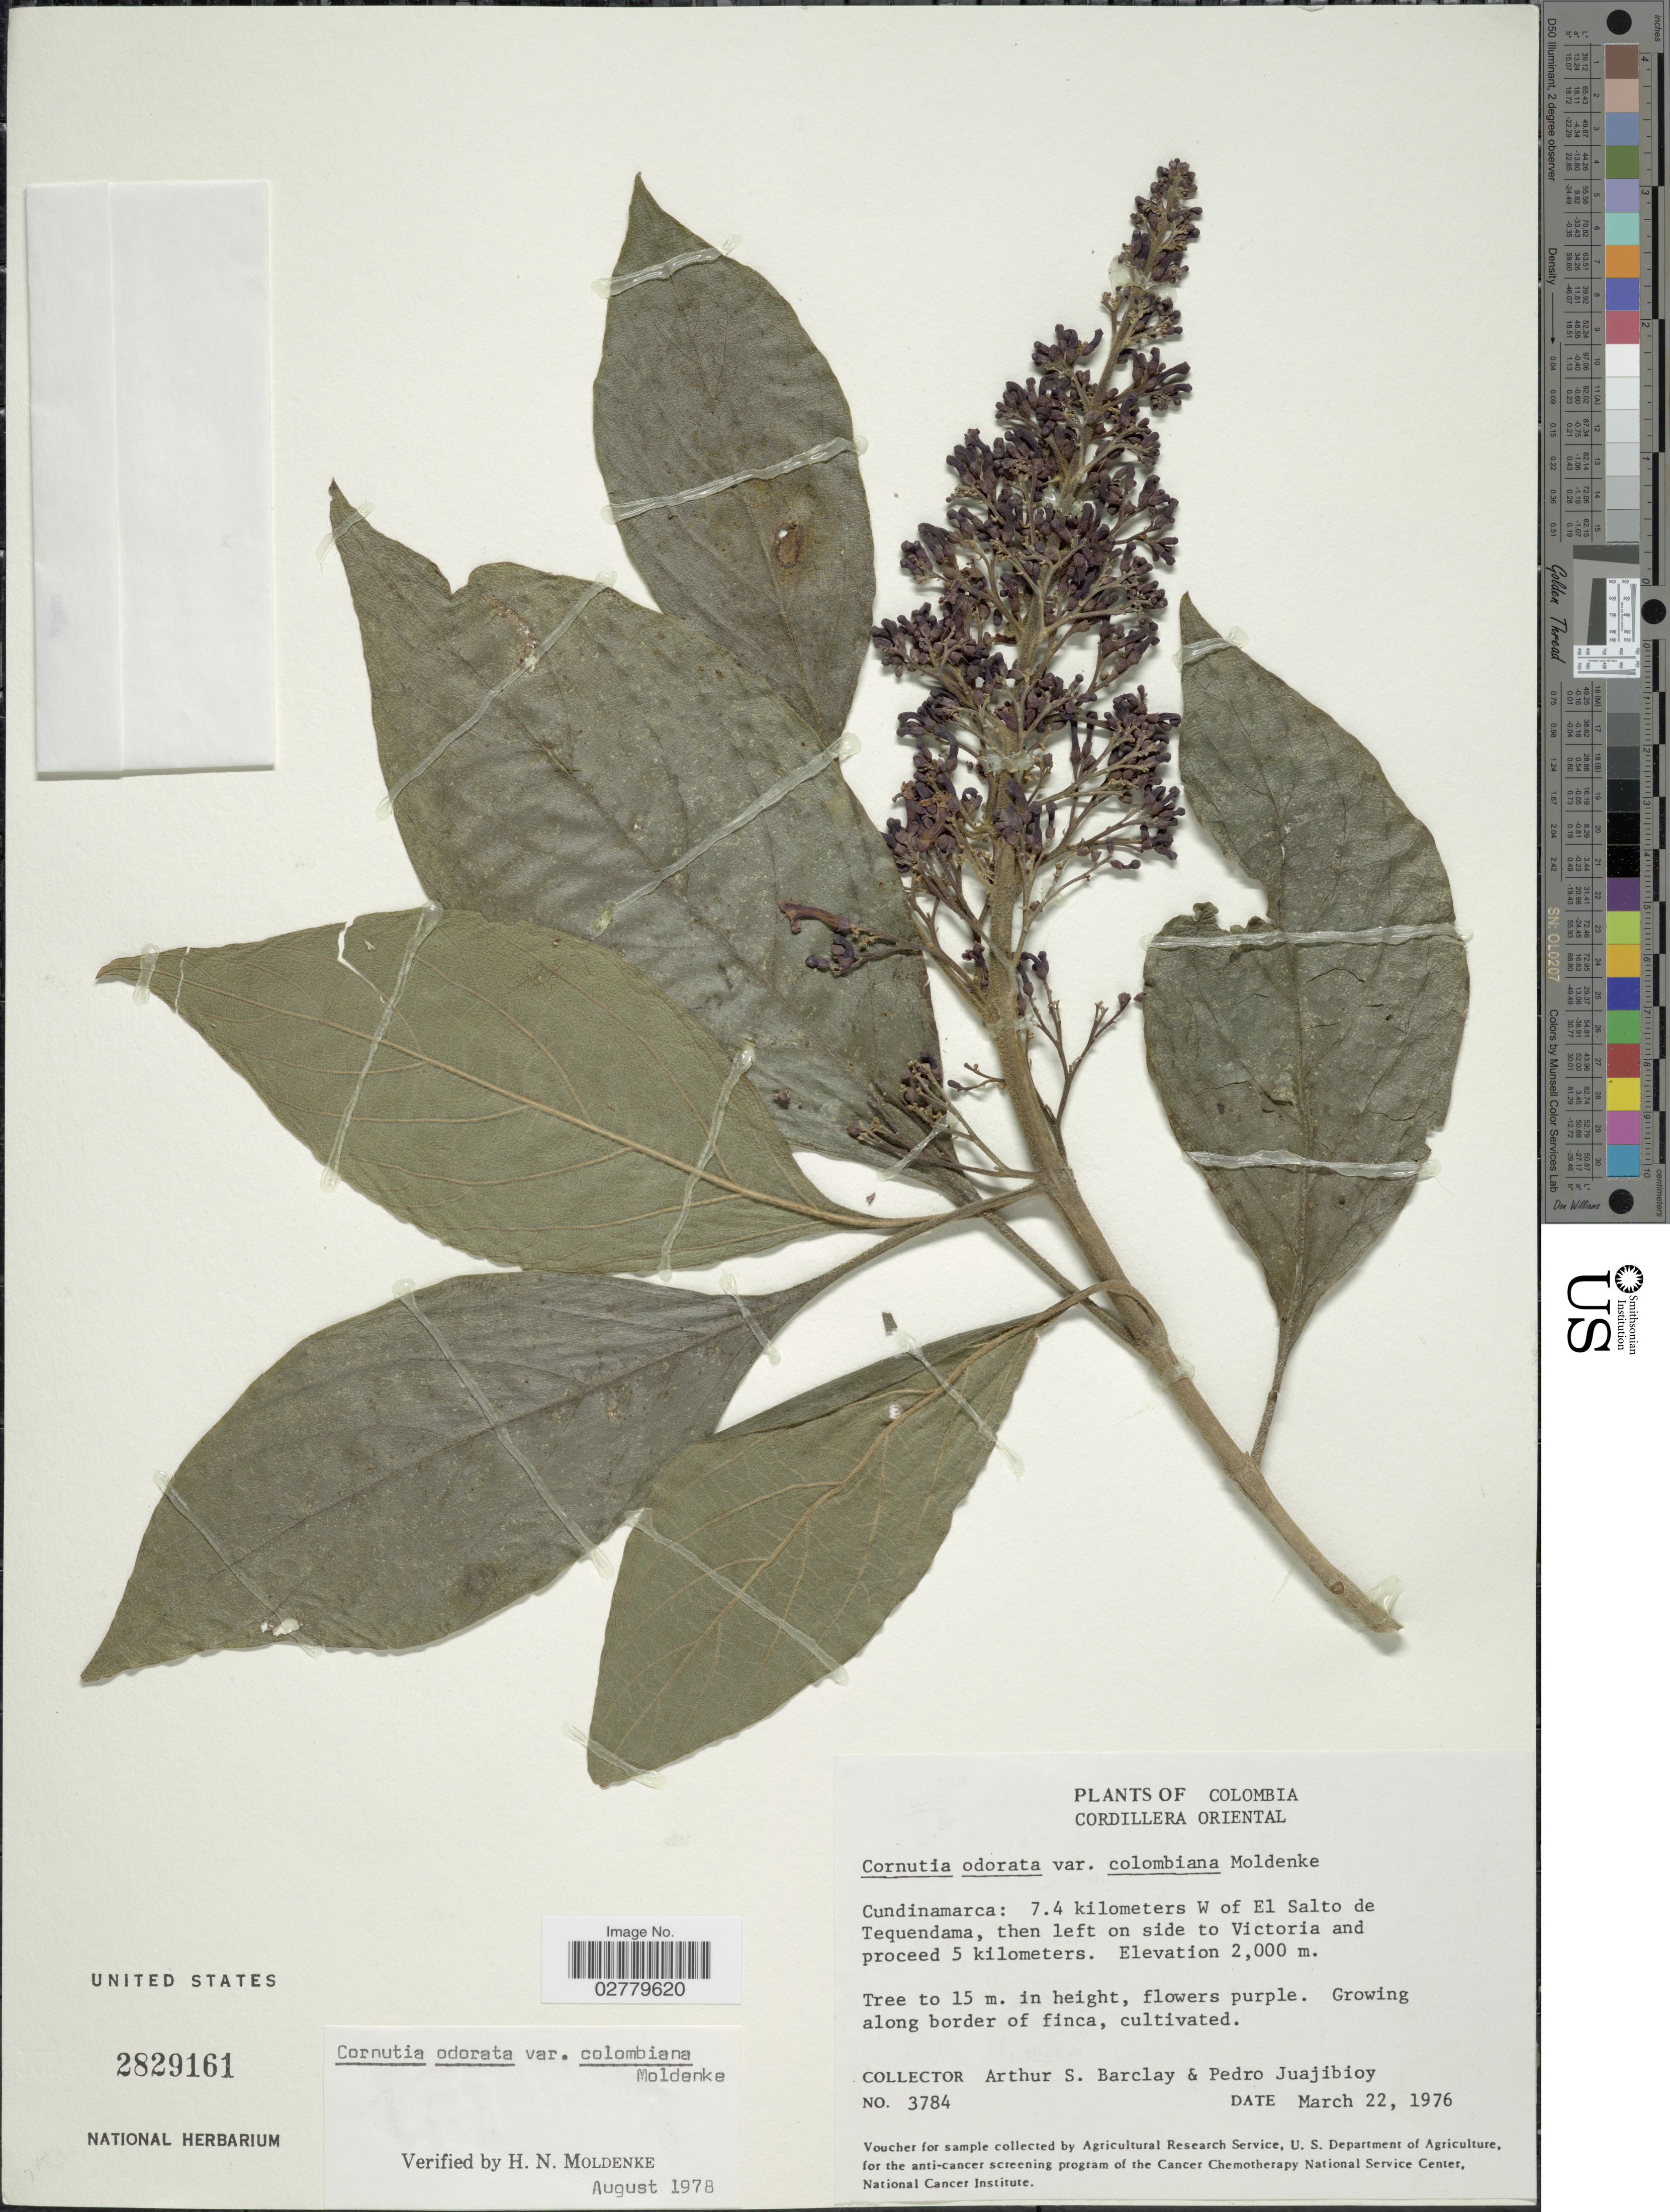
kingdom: Plantae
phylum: Tracheophyta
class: Magnoliopsida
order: Lamiales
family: Lamiaceae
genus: Cornutia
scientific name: Cornutia odorata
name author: (Poepp.) Schauer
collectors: A. S. Barclay & P. Juajibioy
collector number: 3784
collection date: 1976-03-22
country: Colombia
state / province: Cundinamarca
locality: Cordillera Oriental. 7.4 kilometers W of El Salto de Tequendama, then left on side to Victoria and proceed 5 kilometers.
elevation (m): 2000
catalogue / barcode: US 2829161